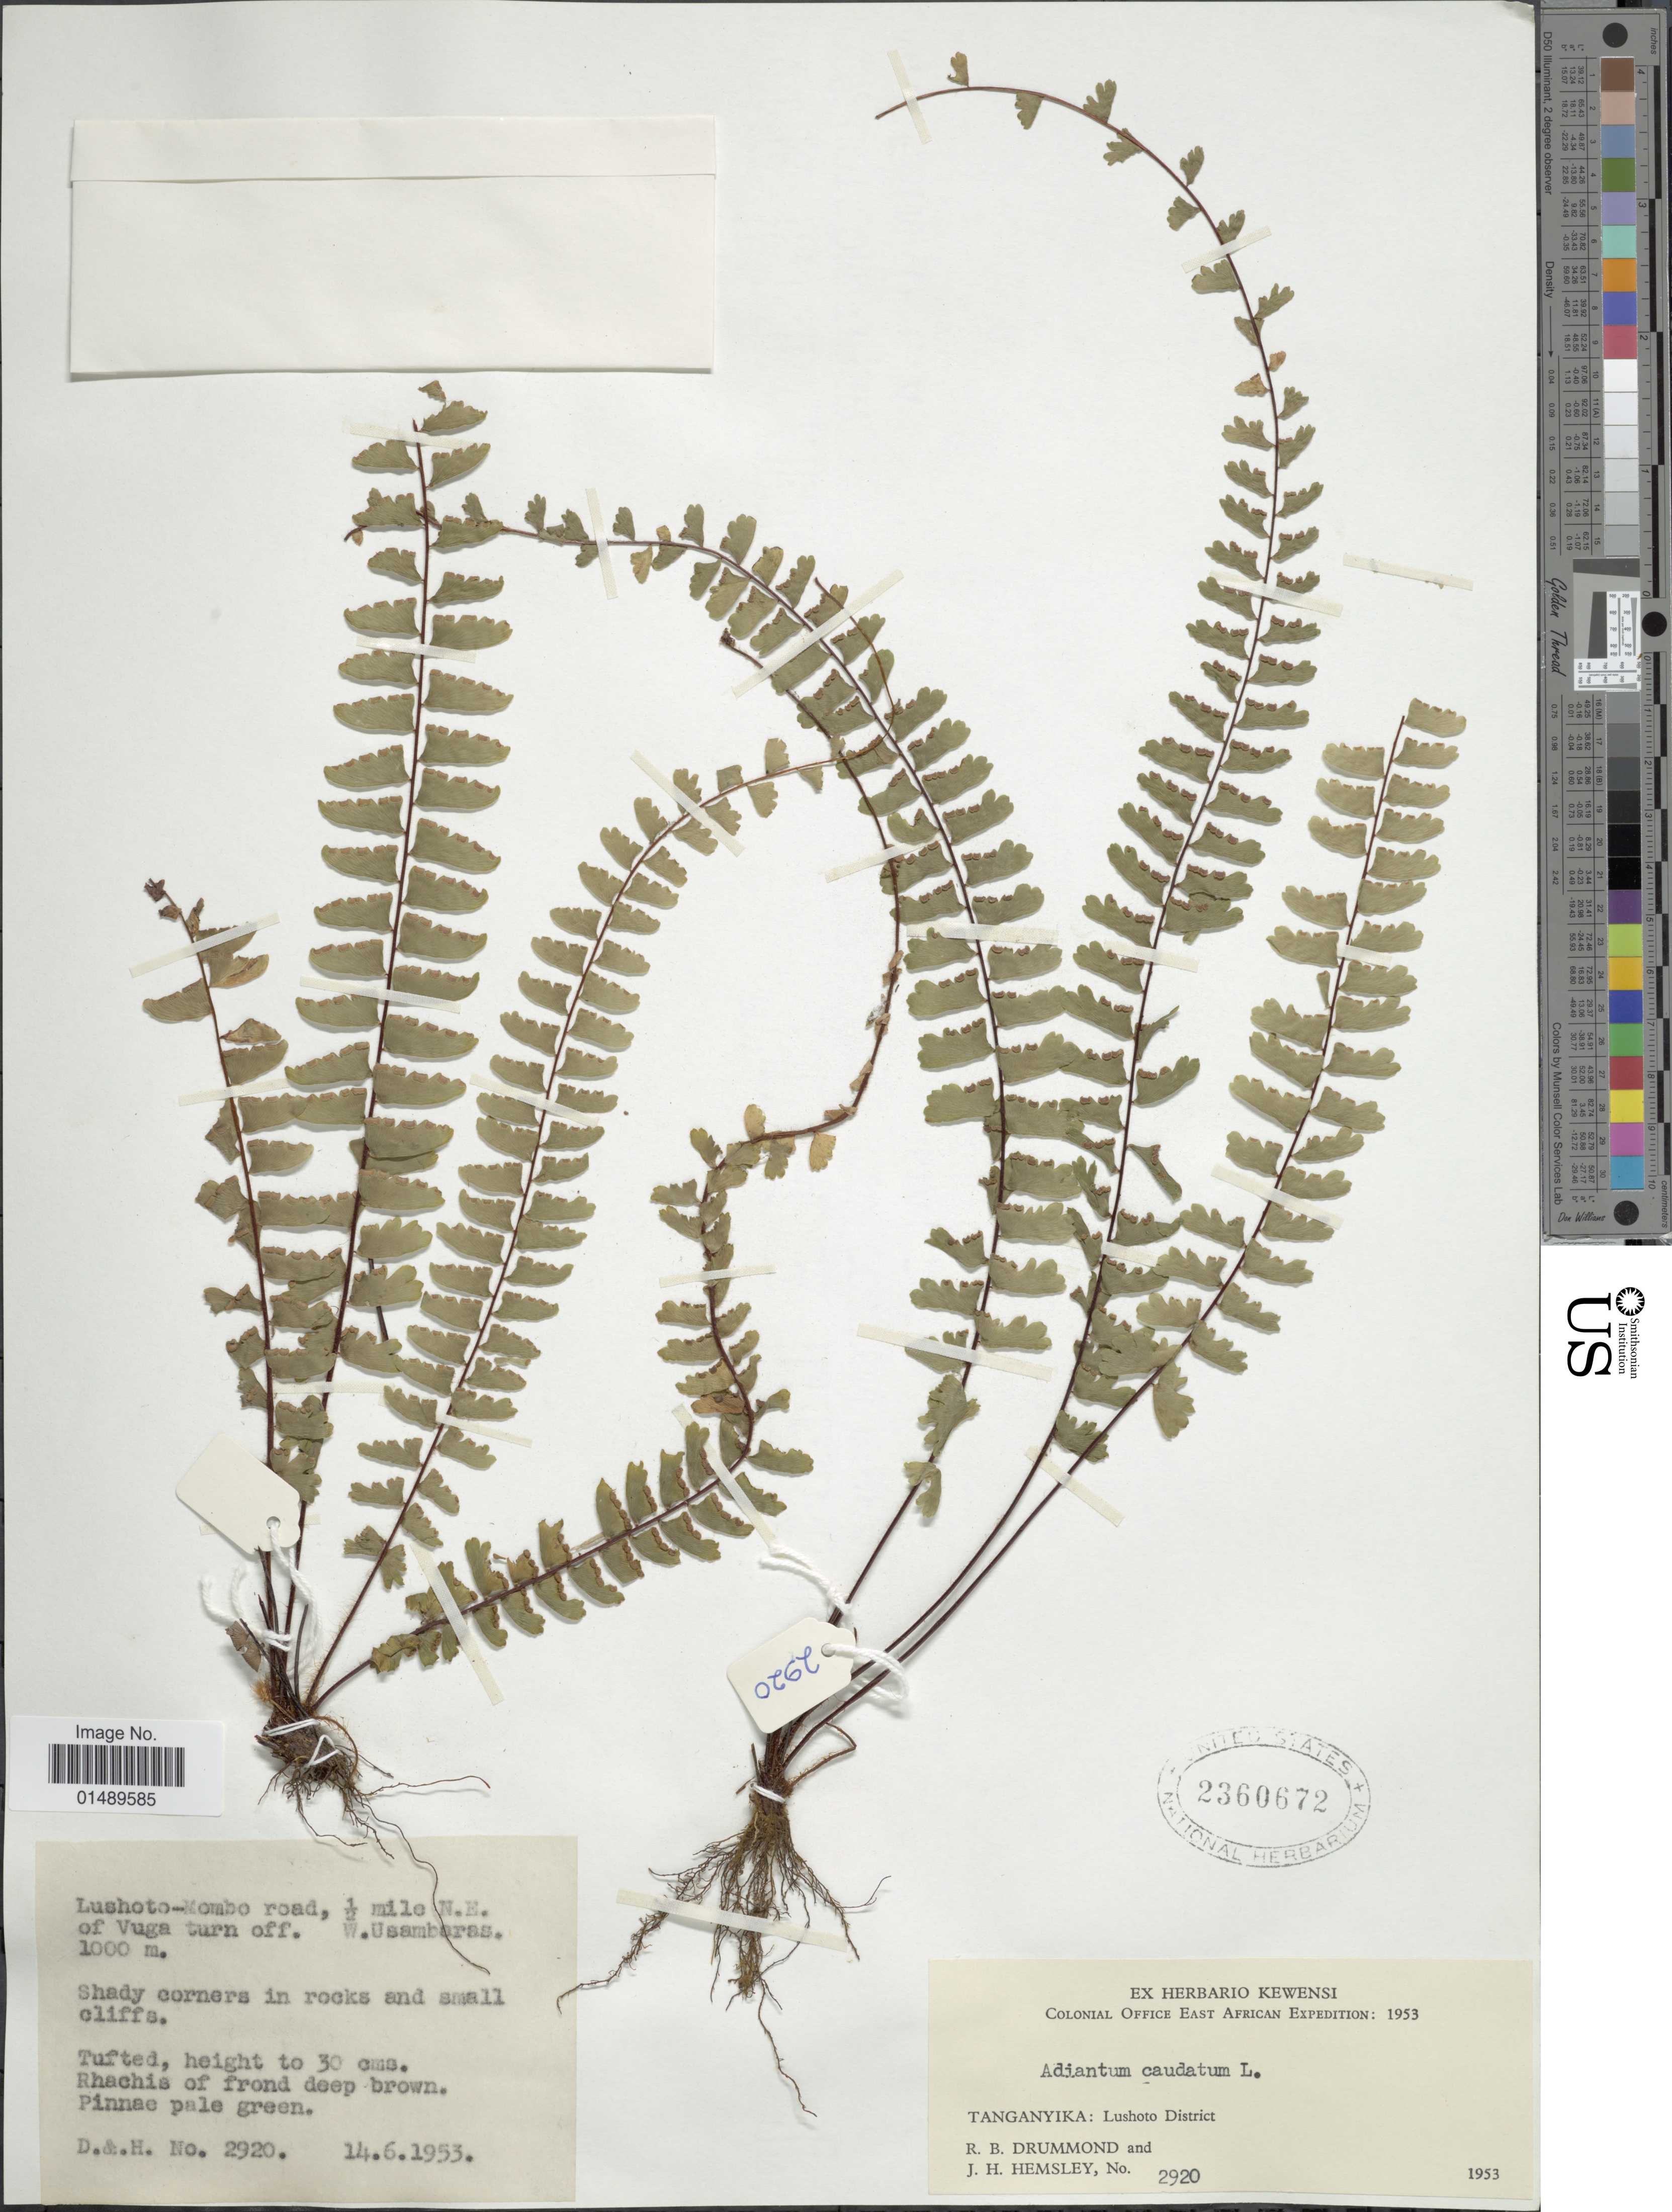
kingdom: Plantae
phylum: Tracheophyta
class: Polypodiopsida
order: Polypodiales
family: Pteridaceae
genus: Adiantum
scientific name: Adiantum caudatum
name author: L.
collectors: R. Drummond & J. H. Hemsley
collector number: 2920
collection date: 1953-06-14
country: Tanzania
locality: Tanganyika: Lushoto District, Lushoto-Mombo road. 1/2 mile N.E. of Vuga turn off. W. Usambaras.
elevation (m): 1000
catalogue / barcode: US 2360672